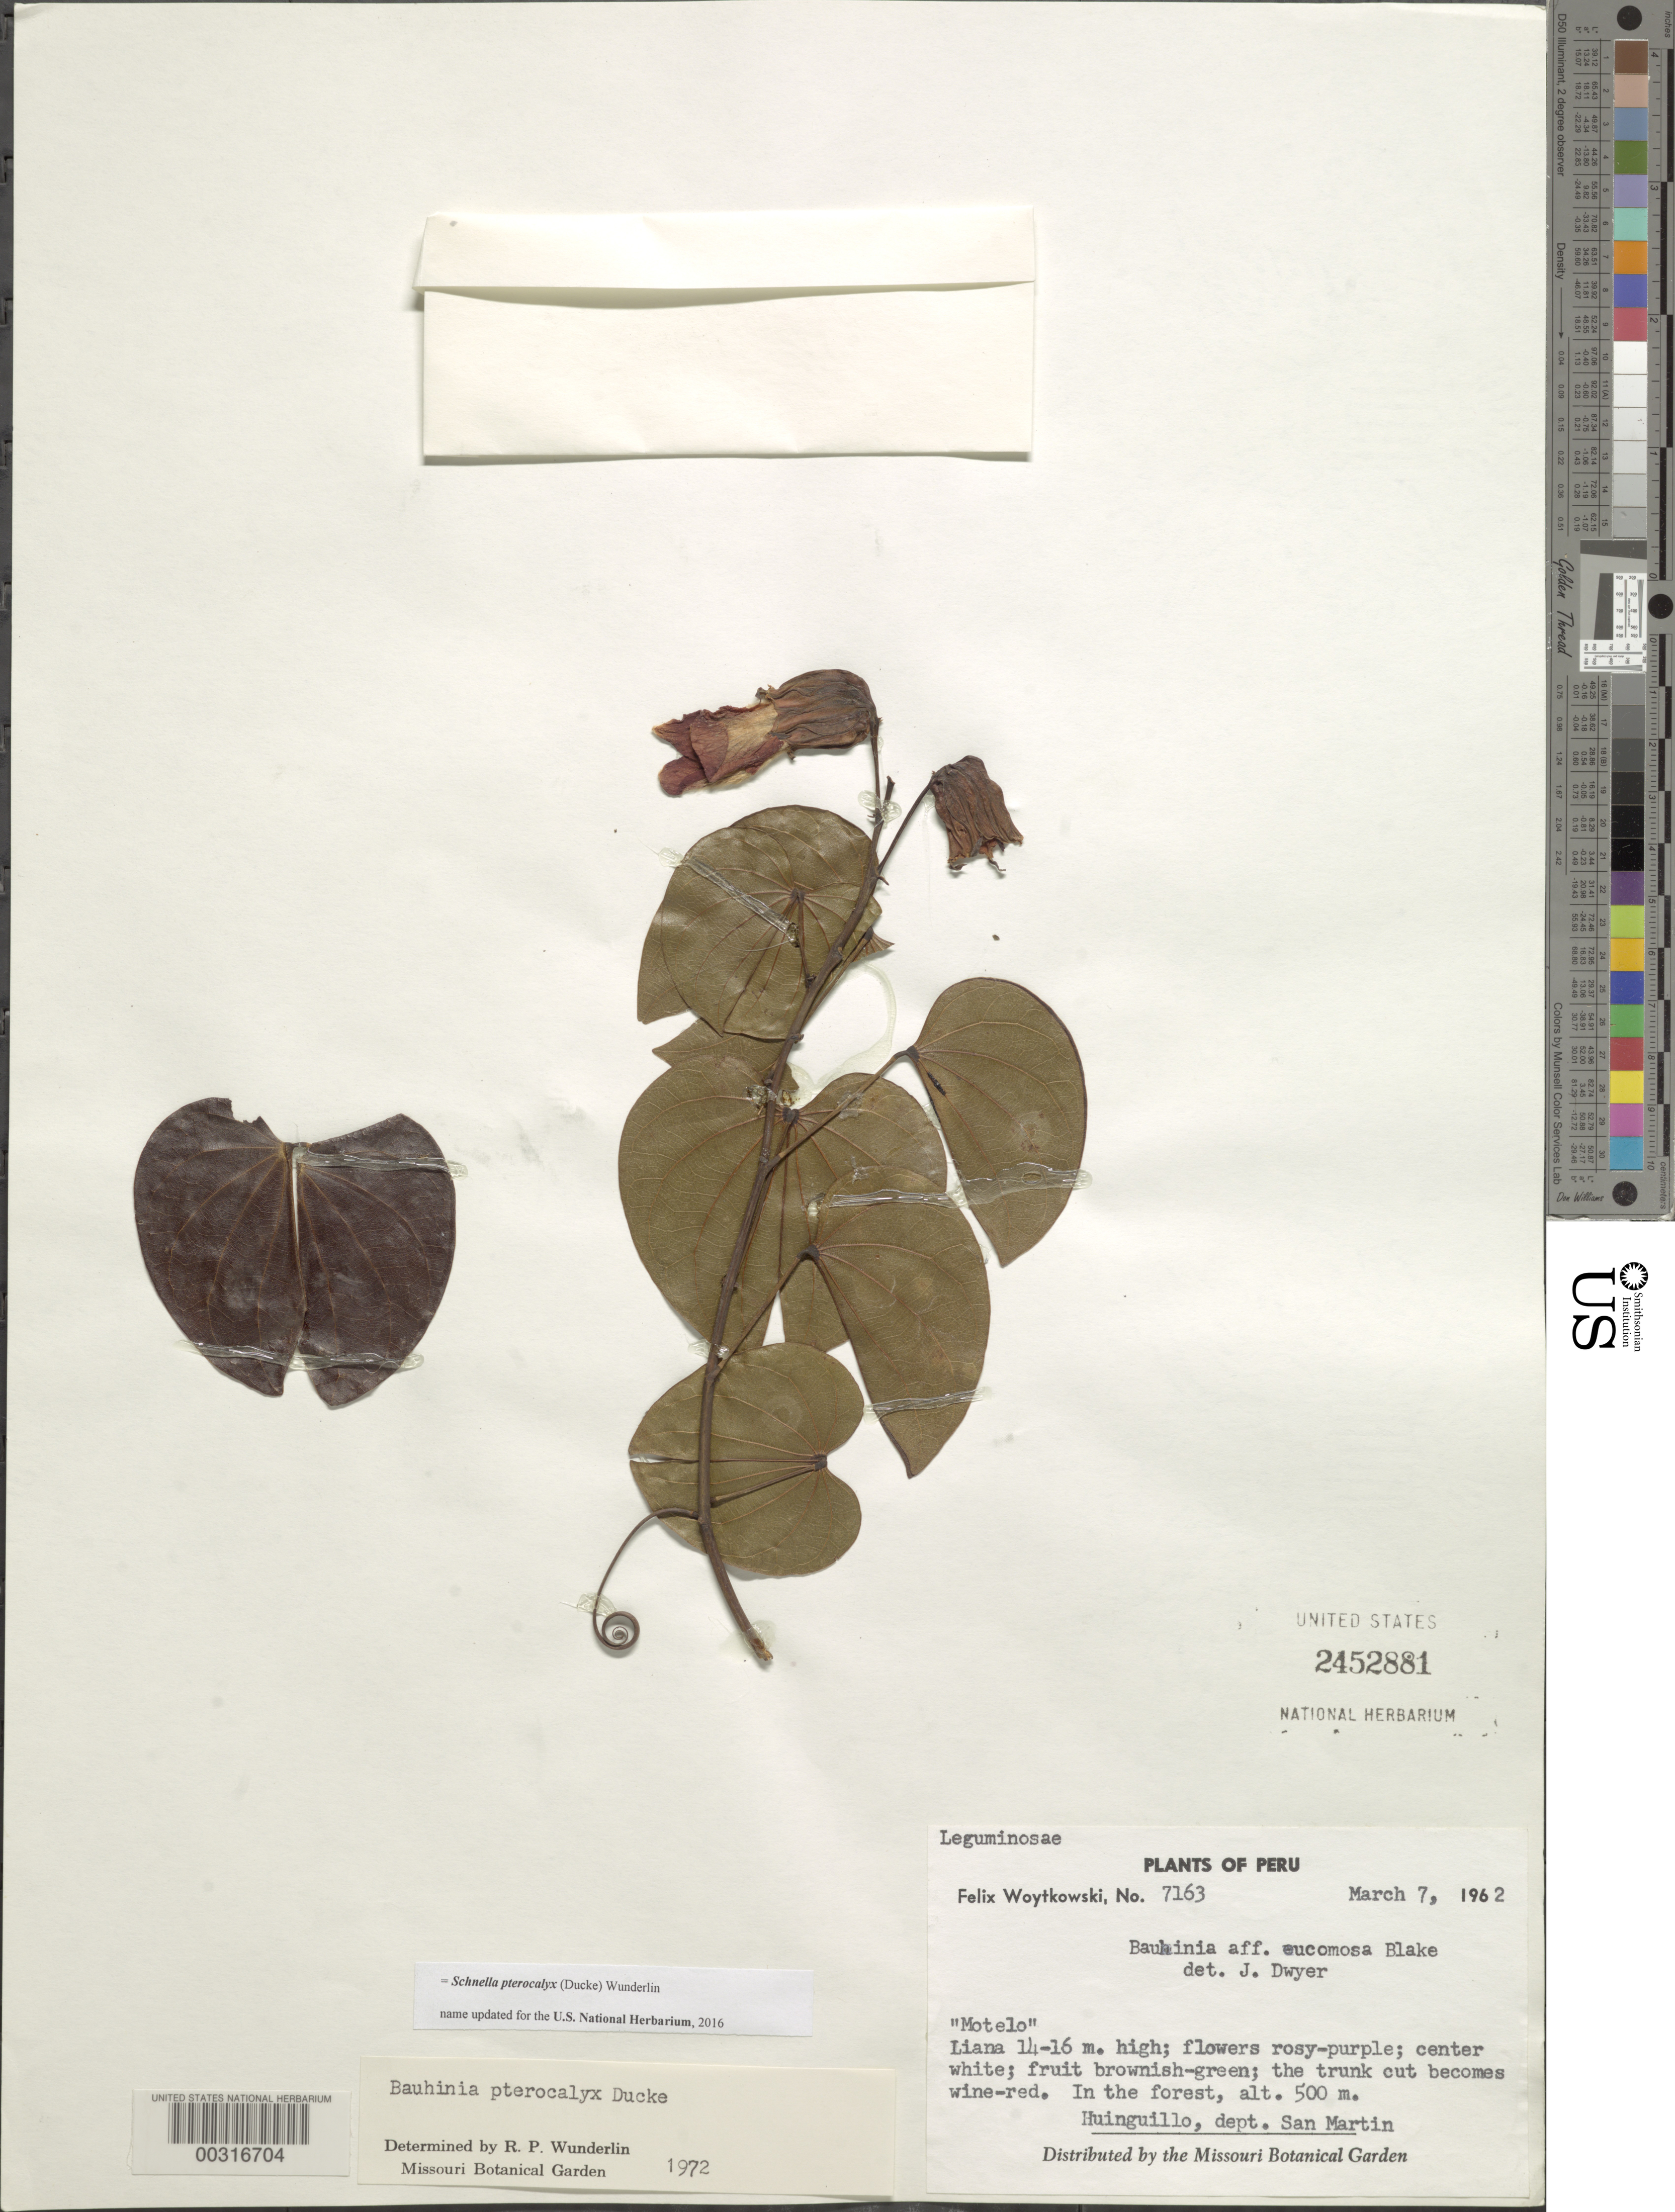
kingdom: Plantae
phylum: Tracheophyta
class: Magnoliopsida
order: Fabales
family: Fabaceae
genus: Schnella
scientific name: Schnella pterocalyx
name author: (Ducke) Wunderlin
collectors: F. Woytkowski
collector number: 7163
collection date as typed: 07 Mar 1962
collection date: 1962-03-07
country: Peru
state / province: San Martín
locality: Huinguillo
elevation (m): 500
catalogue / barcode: US 2452881